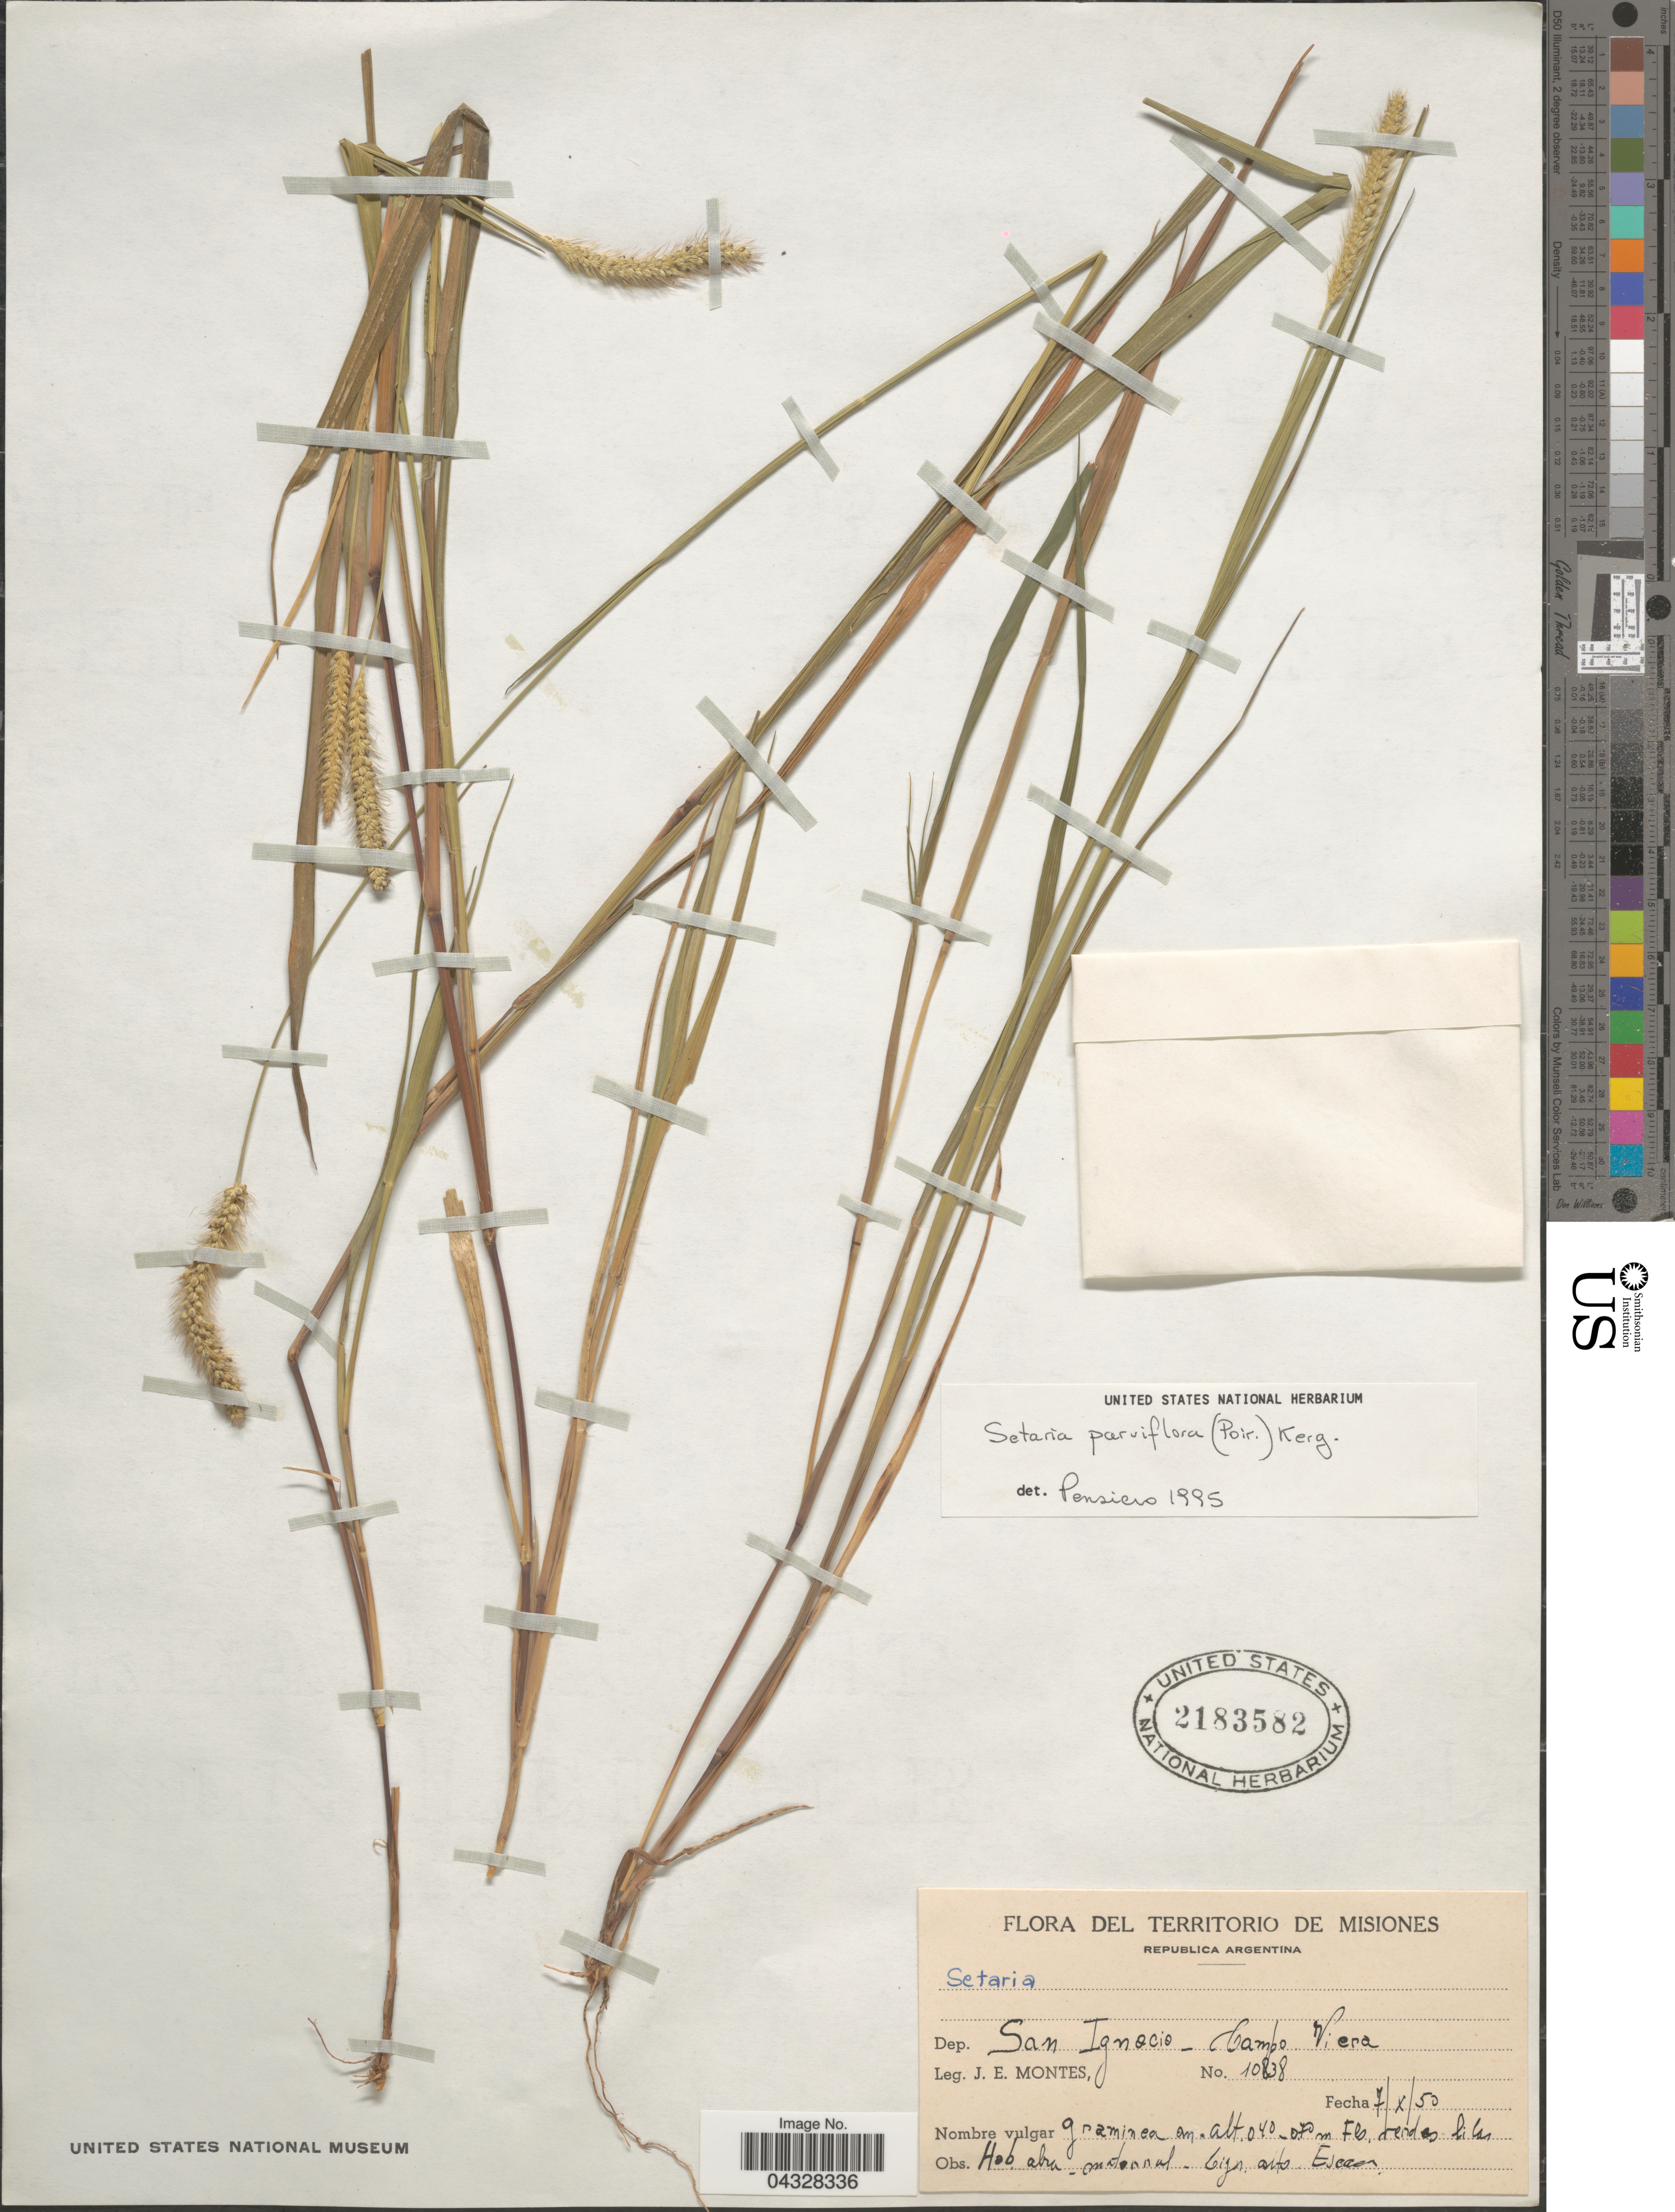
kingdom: Plantae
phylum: Tracheophyta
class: Liliopsida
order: Poales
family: Poaceae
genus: Setaria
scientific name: Setaria parviflora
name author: (Poir.) Kerguélen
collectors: J. E. Montes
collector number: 10838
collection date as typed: Transcribed d/m/y: 7/10/50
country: Argentina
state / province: Misiones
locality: Territorio de Misiones. Republica Argentina. Dep. San Ignacio-Campo Viera.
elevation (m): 0.4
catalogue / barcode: US 2183582